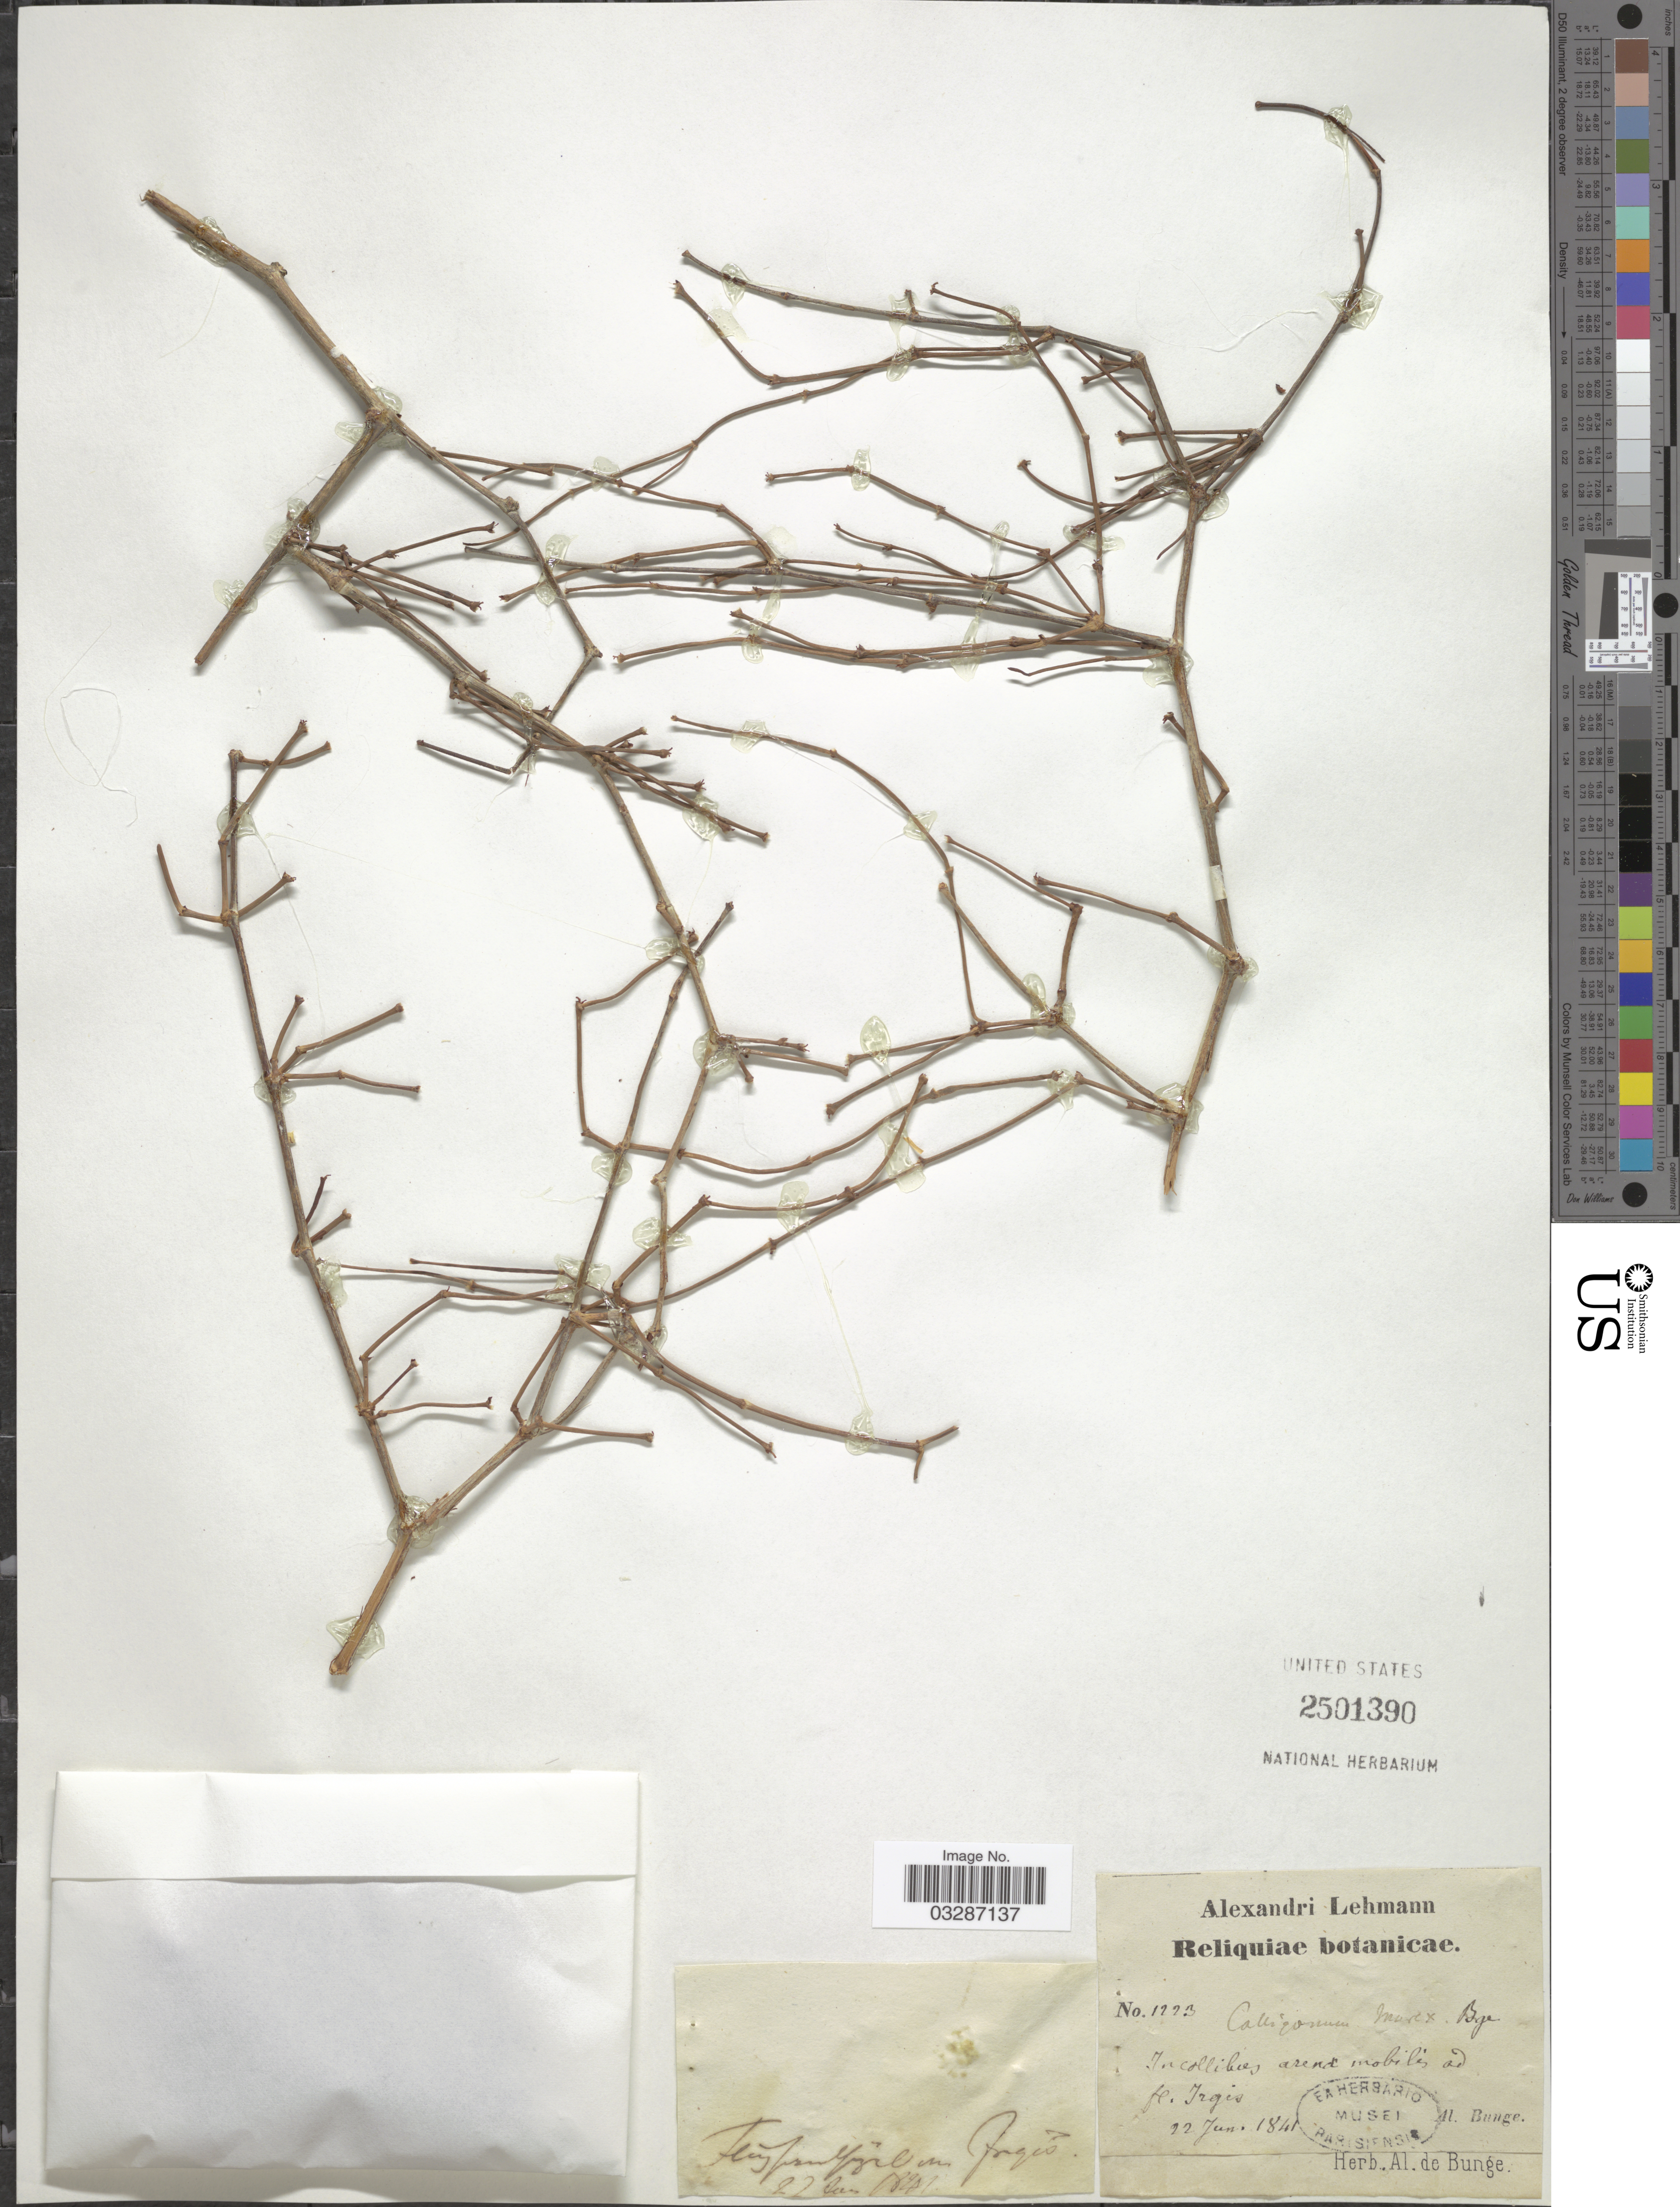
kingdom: Plantae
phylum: Tracheophyta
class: Magnoliopsida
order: Caryophyllales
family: Polygonaceae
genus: Calligonum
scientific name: Calligonum murex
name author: Bunge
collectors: A. Bunge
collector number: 1223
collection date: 1841-06-22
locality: In collibus arend mobilis ad fl. Irgis.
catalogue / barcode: US 2501390